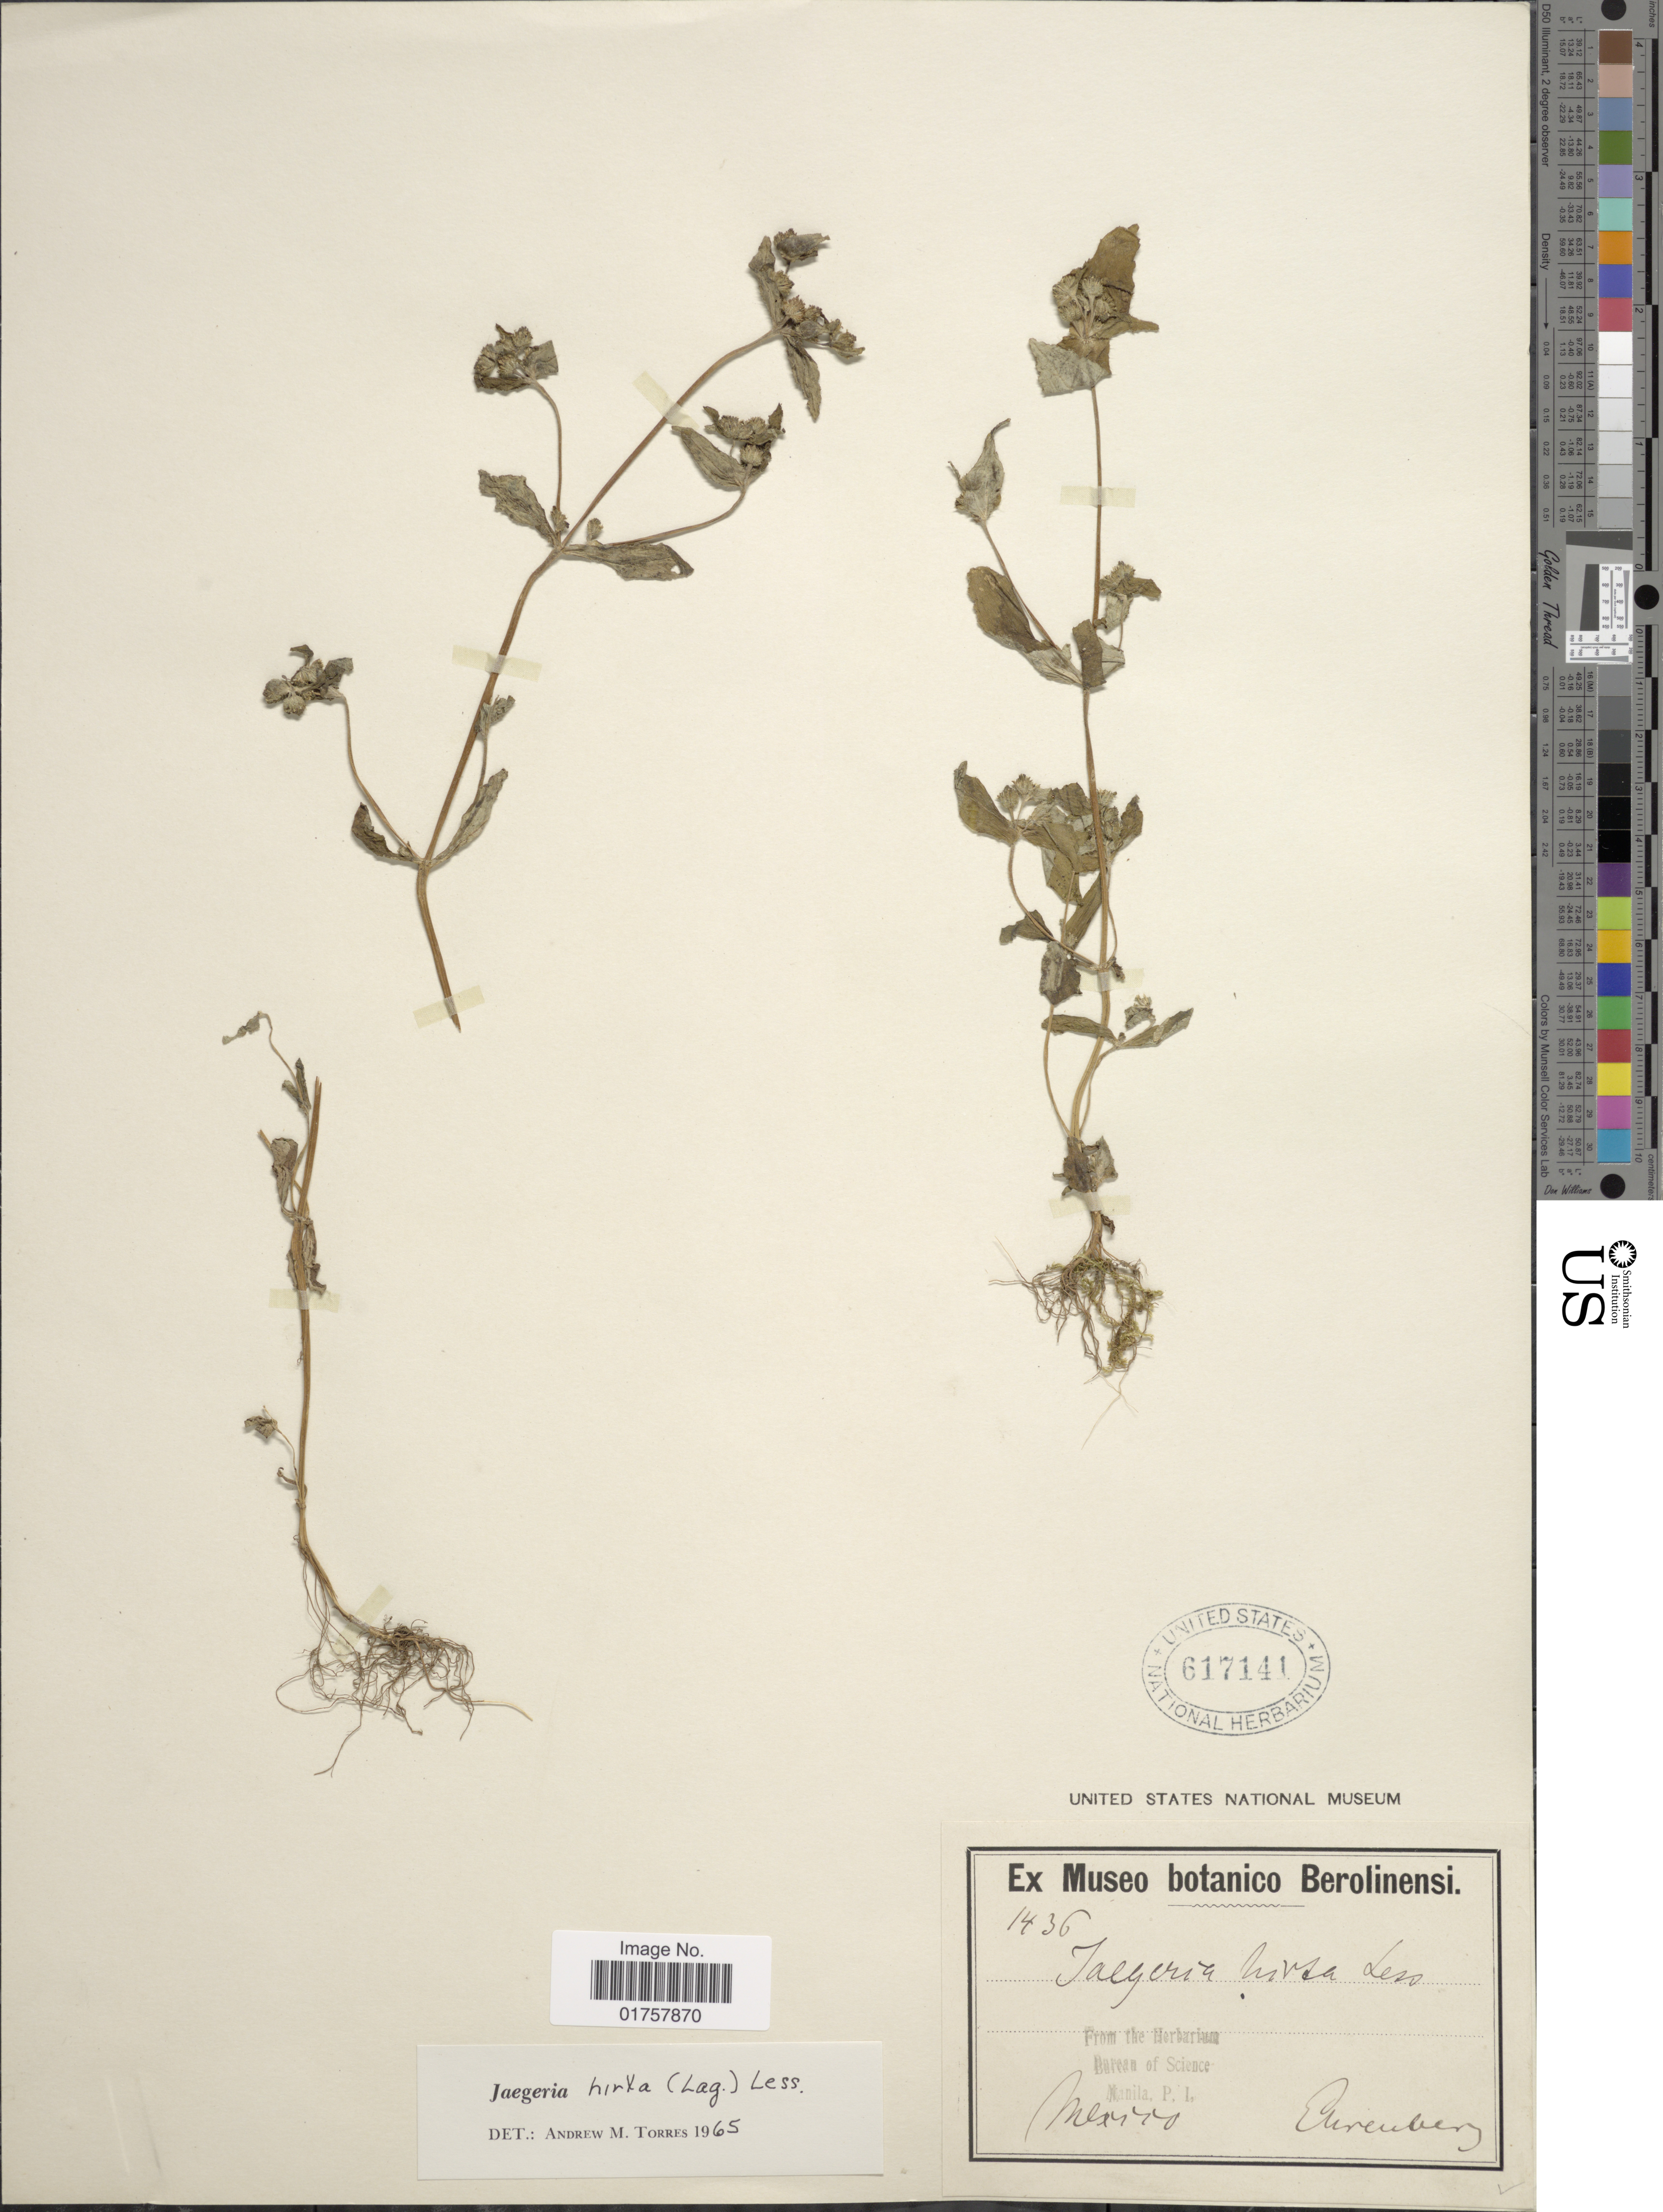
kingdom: Plantae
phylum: Tracheophyta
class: Magnoliopsida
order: Asterales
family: Asteraceae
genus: Jaegeria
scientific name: Jaegeria hirta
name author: (Lag.) Less.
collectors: Ehrenberg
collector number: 1436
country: Mexico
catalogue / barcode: US 617141